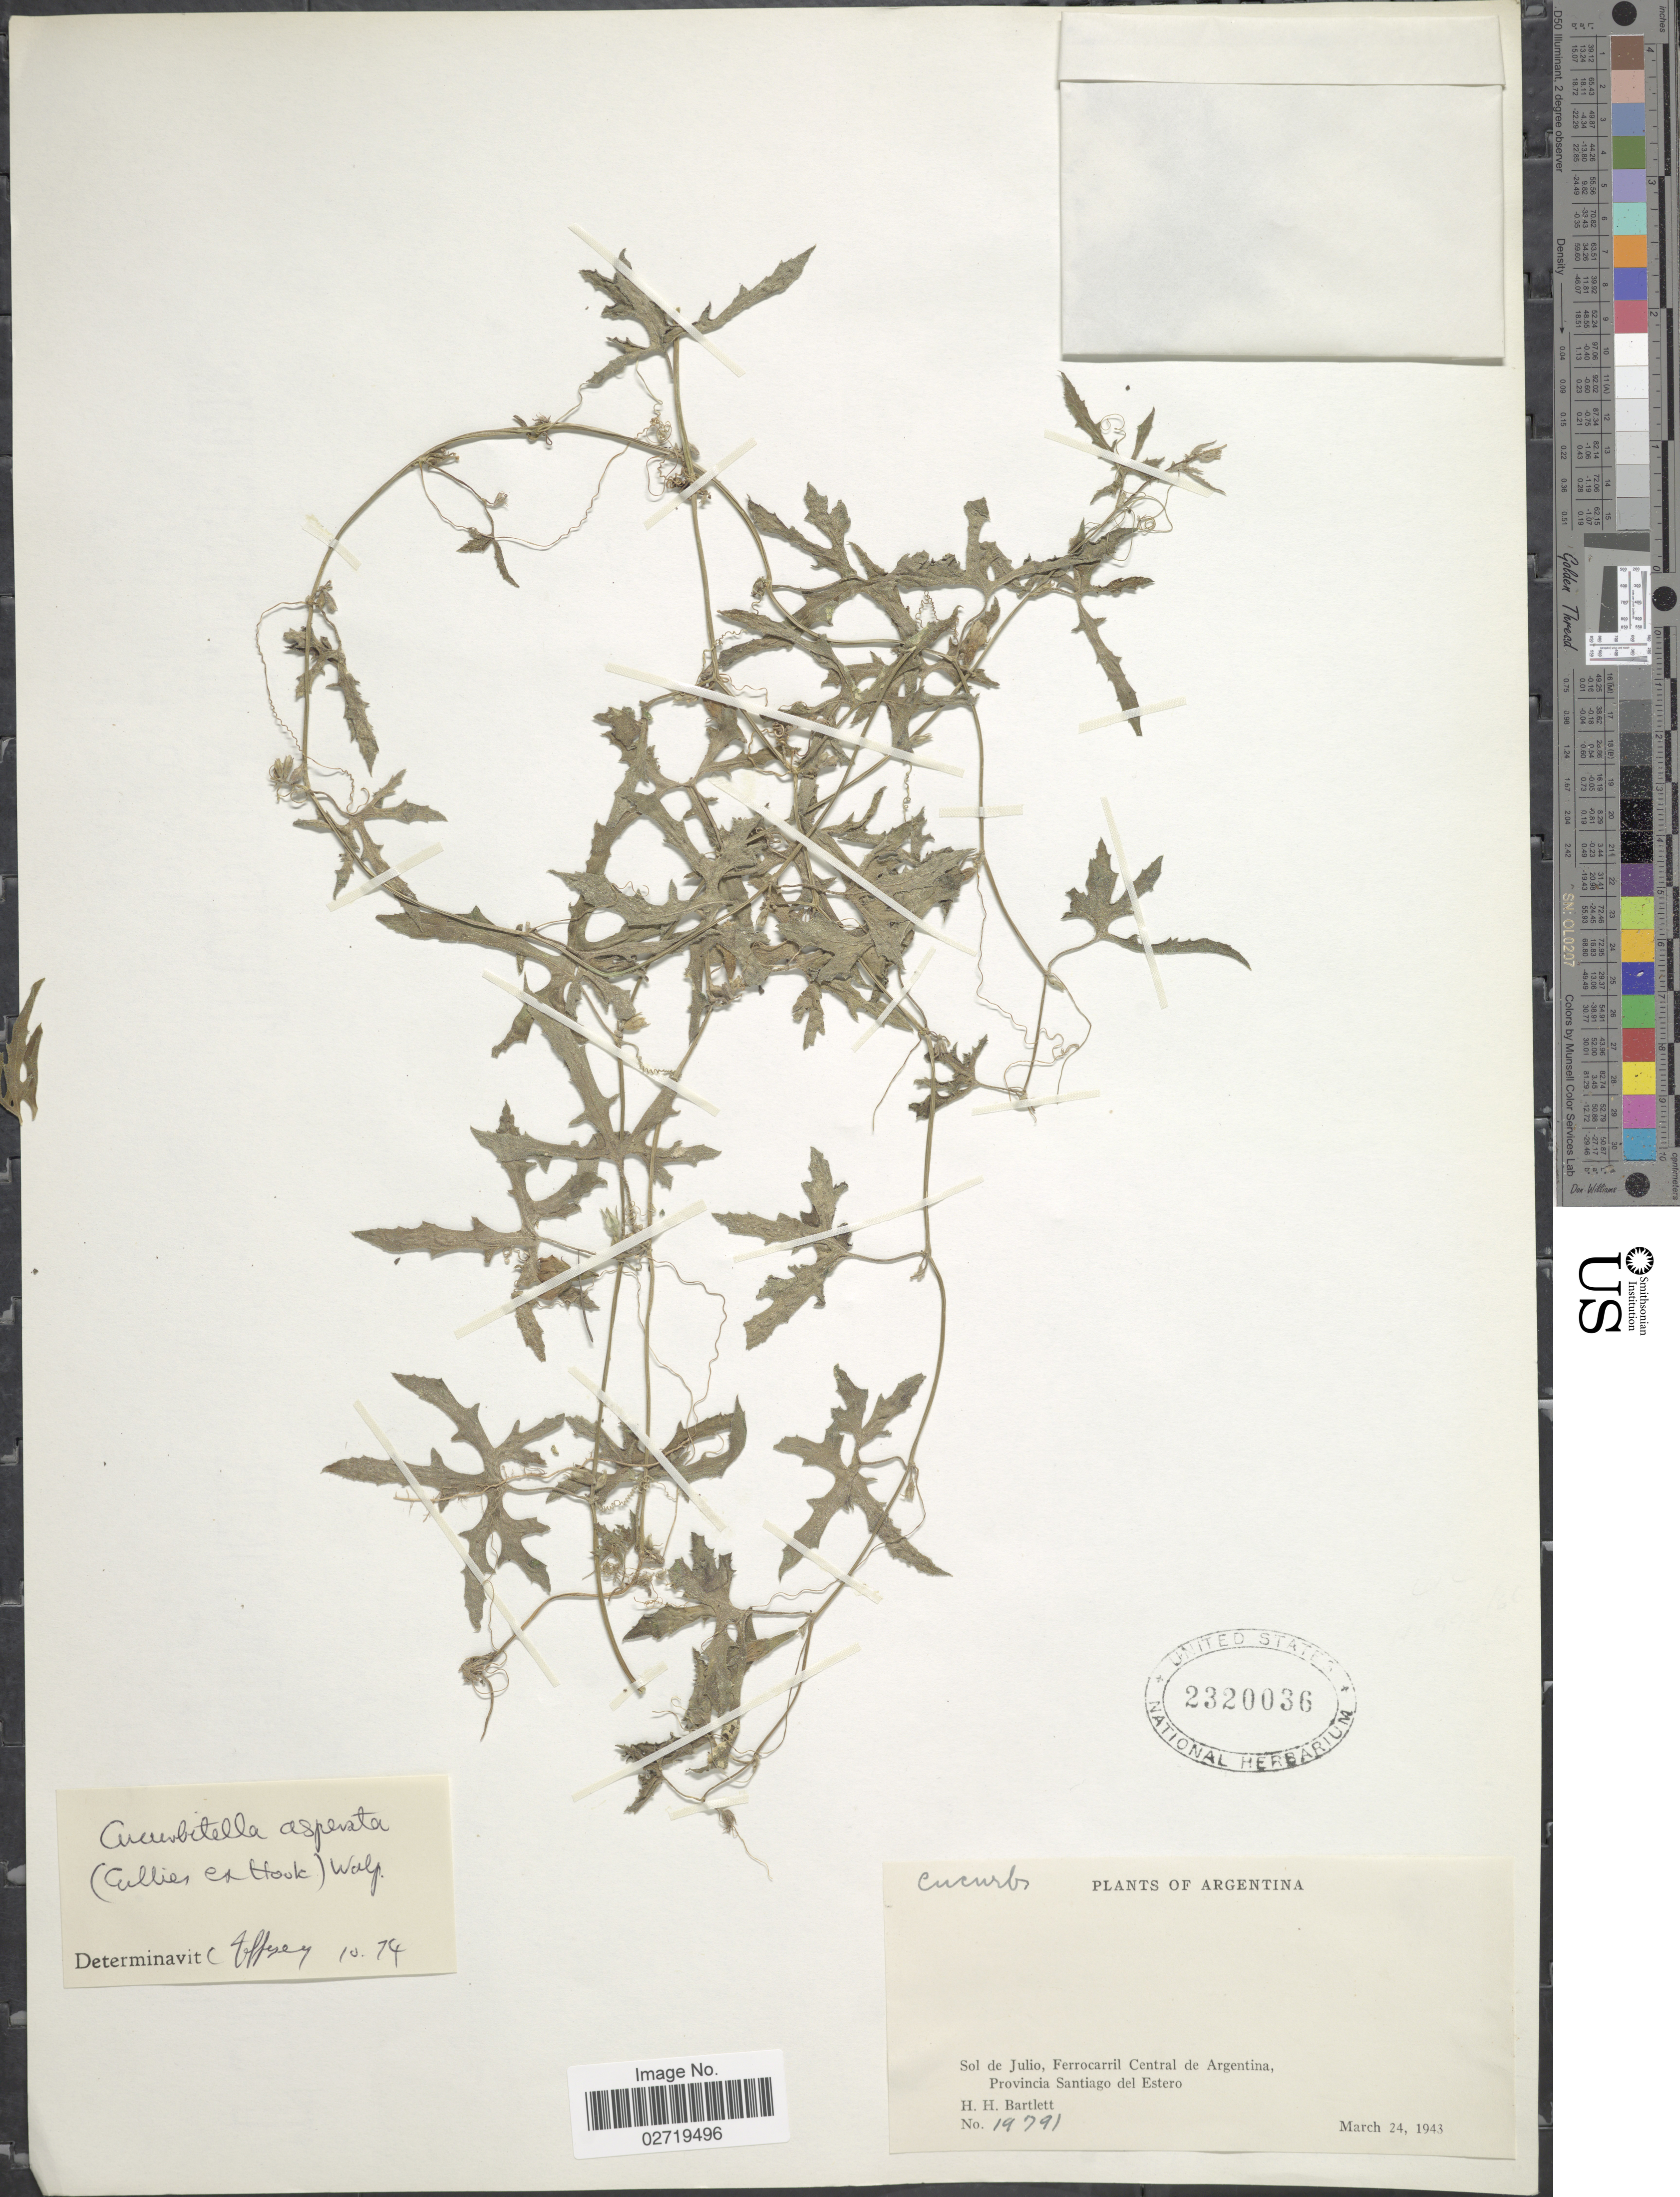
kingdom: Plantae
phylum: Tracheophyta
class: Magnoliopsida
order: Cucurbitales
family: Cucurbitaceae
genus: Cucurbitella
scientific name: Cucurbitella asperata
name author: (Gillies ex Hook. & Arn.) Walp.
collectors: H. H. Bartlett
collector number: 19791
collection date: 1943-03-24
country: Argentina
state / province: Santiago del Estero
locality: Sol de Julio, Ferrocarril Central de Argentina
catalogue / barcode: US 2320036